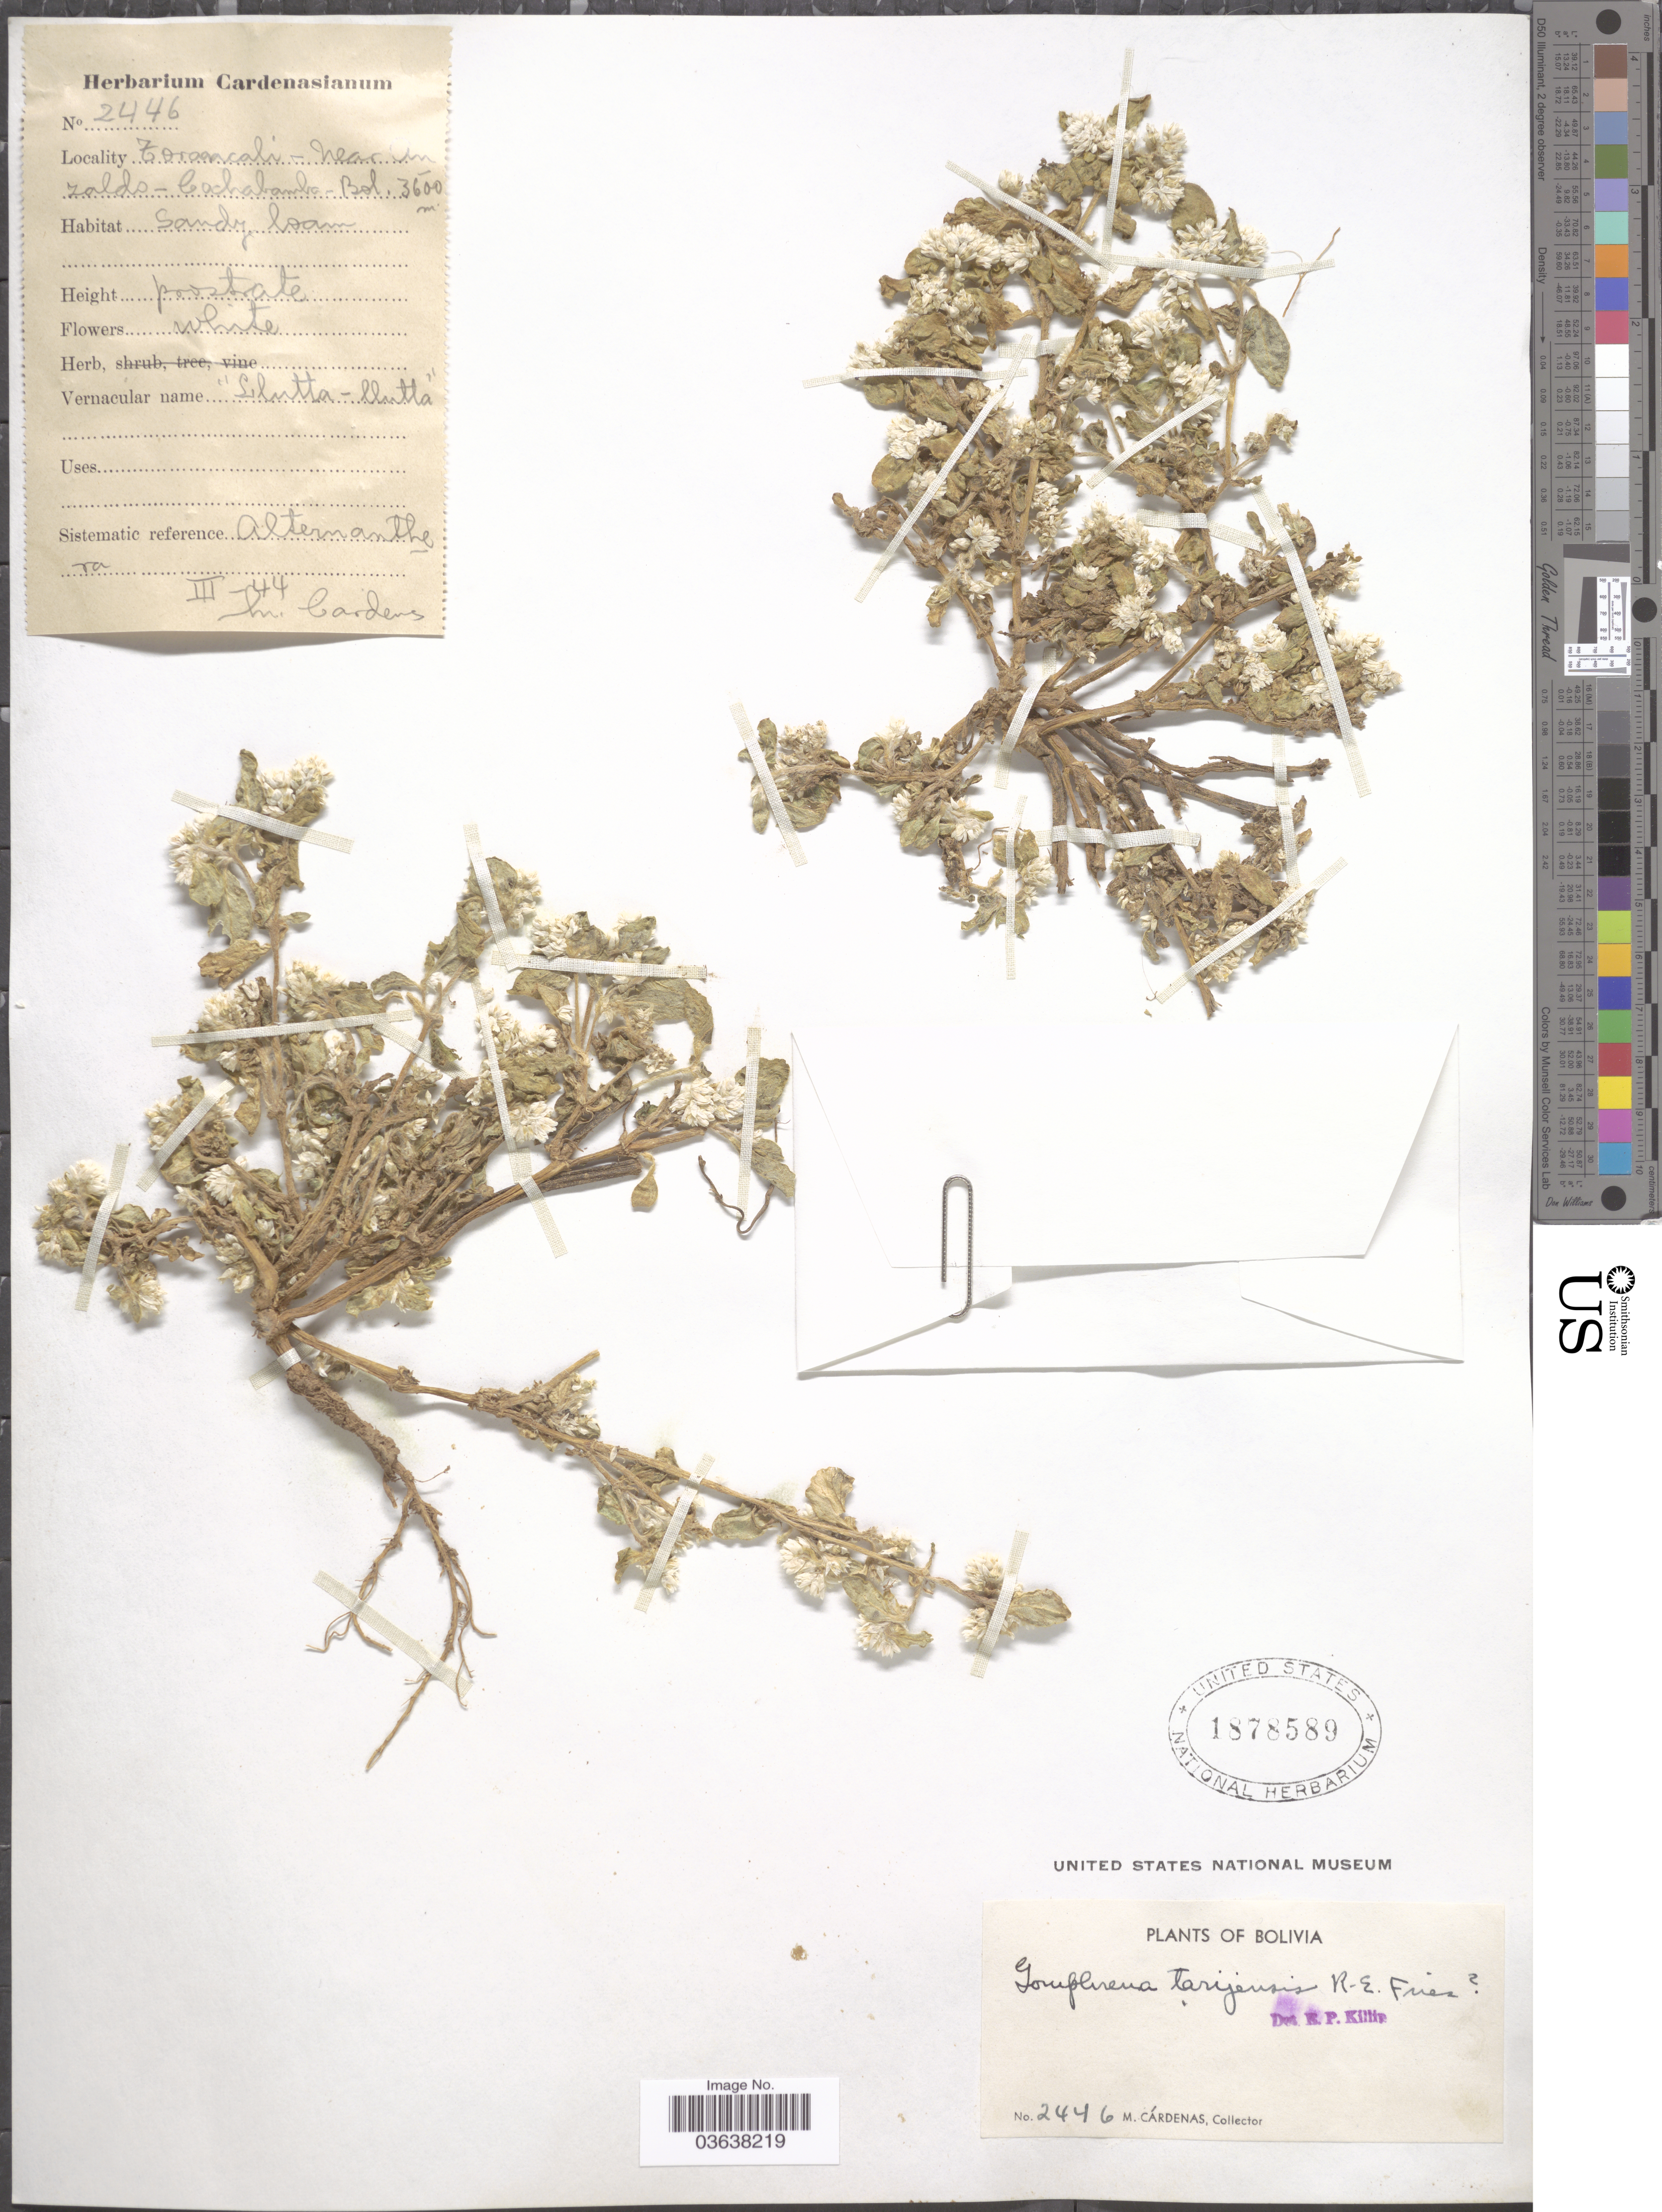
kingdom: Plantae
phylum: Tracheophyta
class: Magnoliopsida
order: Caryophyllales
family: Amaranthaceae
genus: Gomphrena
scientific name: Gomphrena tarijensis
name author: R.E. Fr.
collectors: M. Cárdenas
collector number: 2446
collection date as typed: Transcribed d/m/y: /3/44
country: Bolivia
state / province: Cochabamba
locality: Toronacali near Anzaldo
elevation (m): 3600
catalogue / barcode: US 1878589